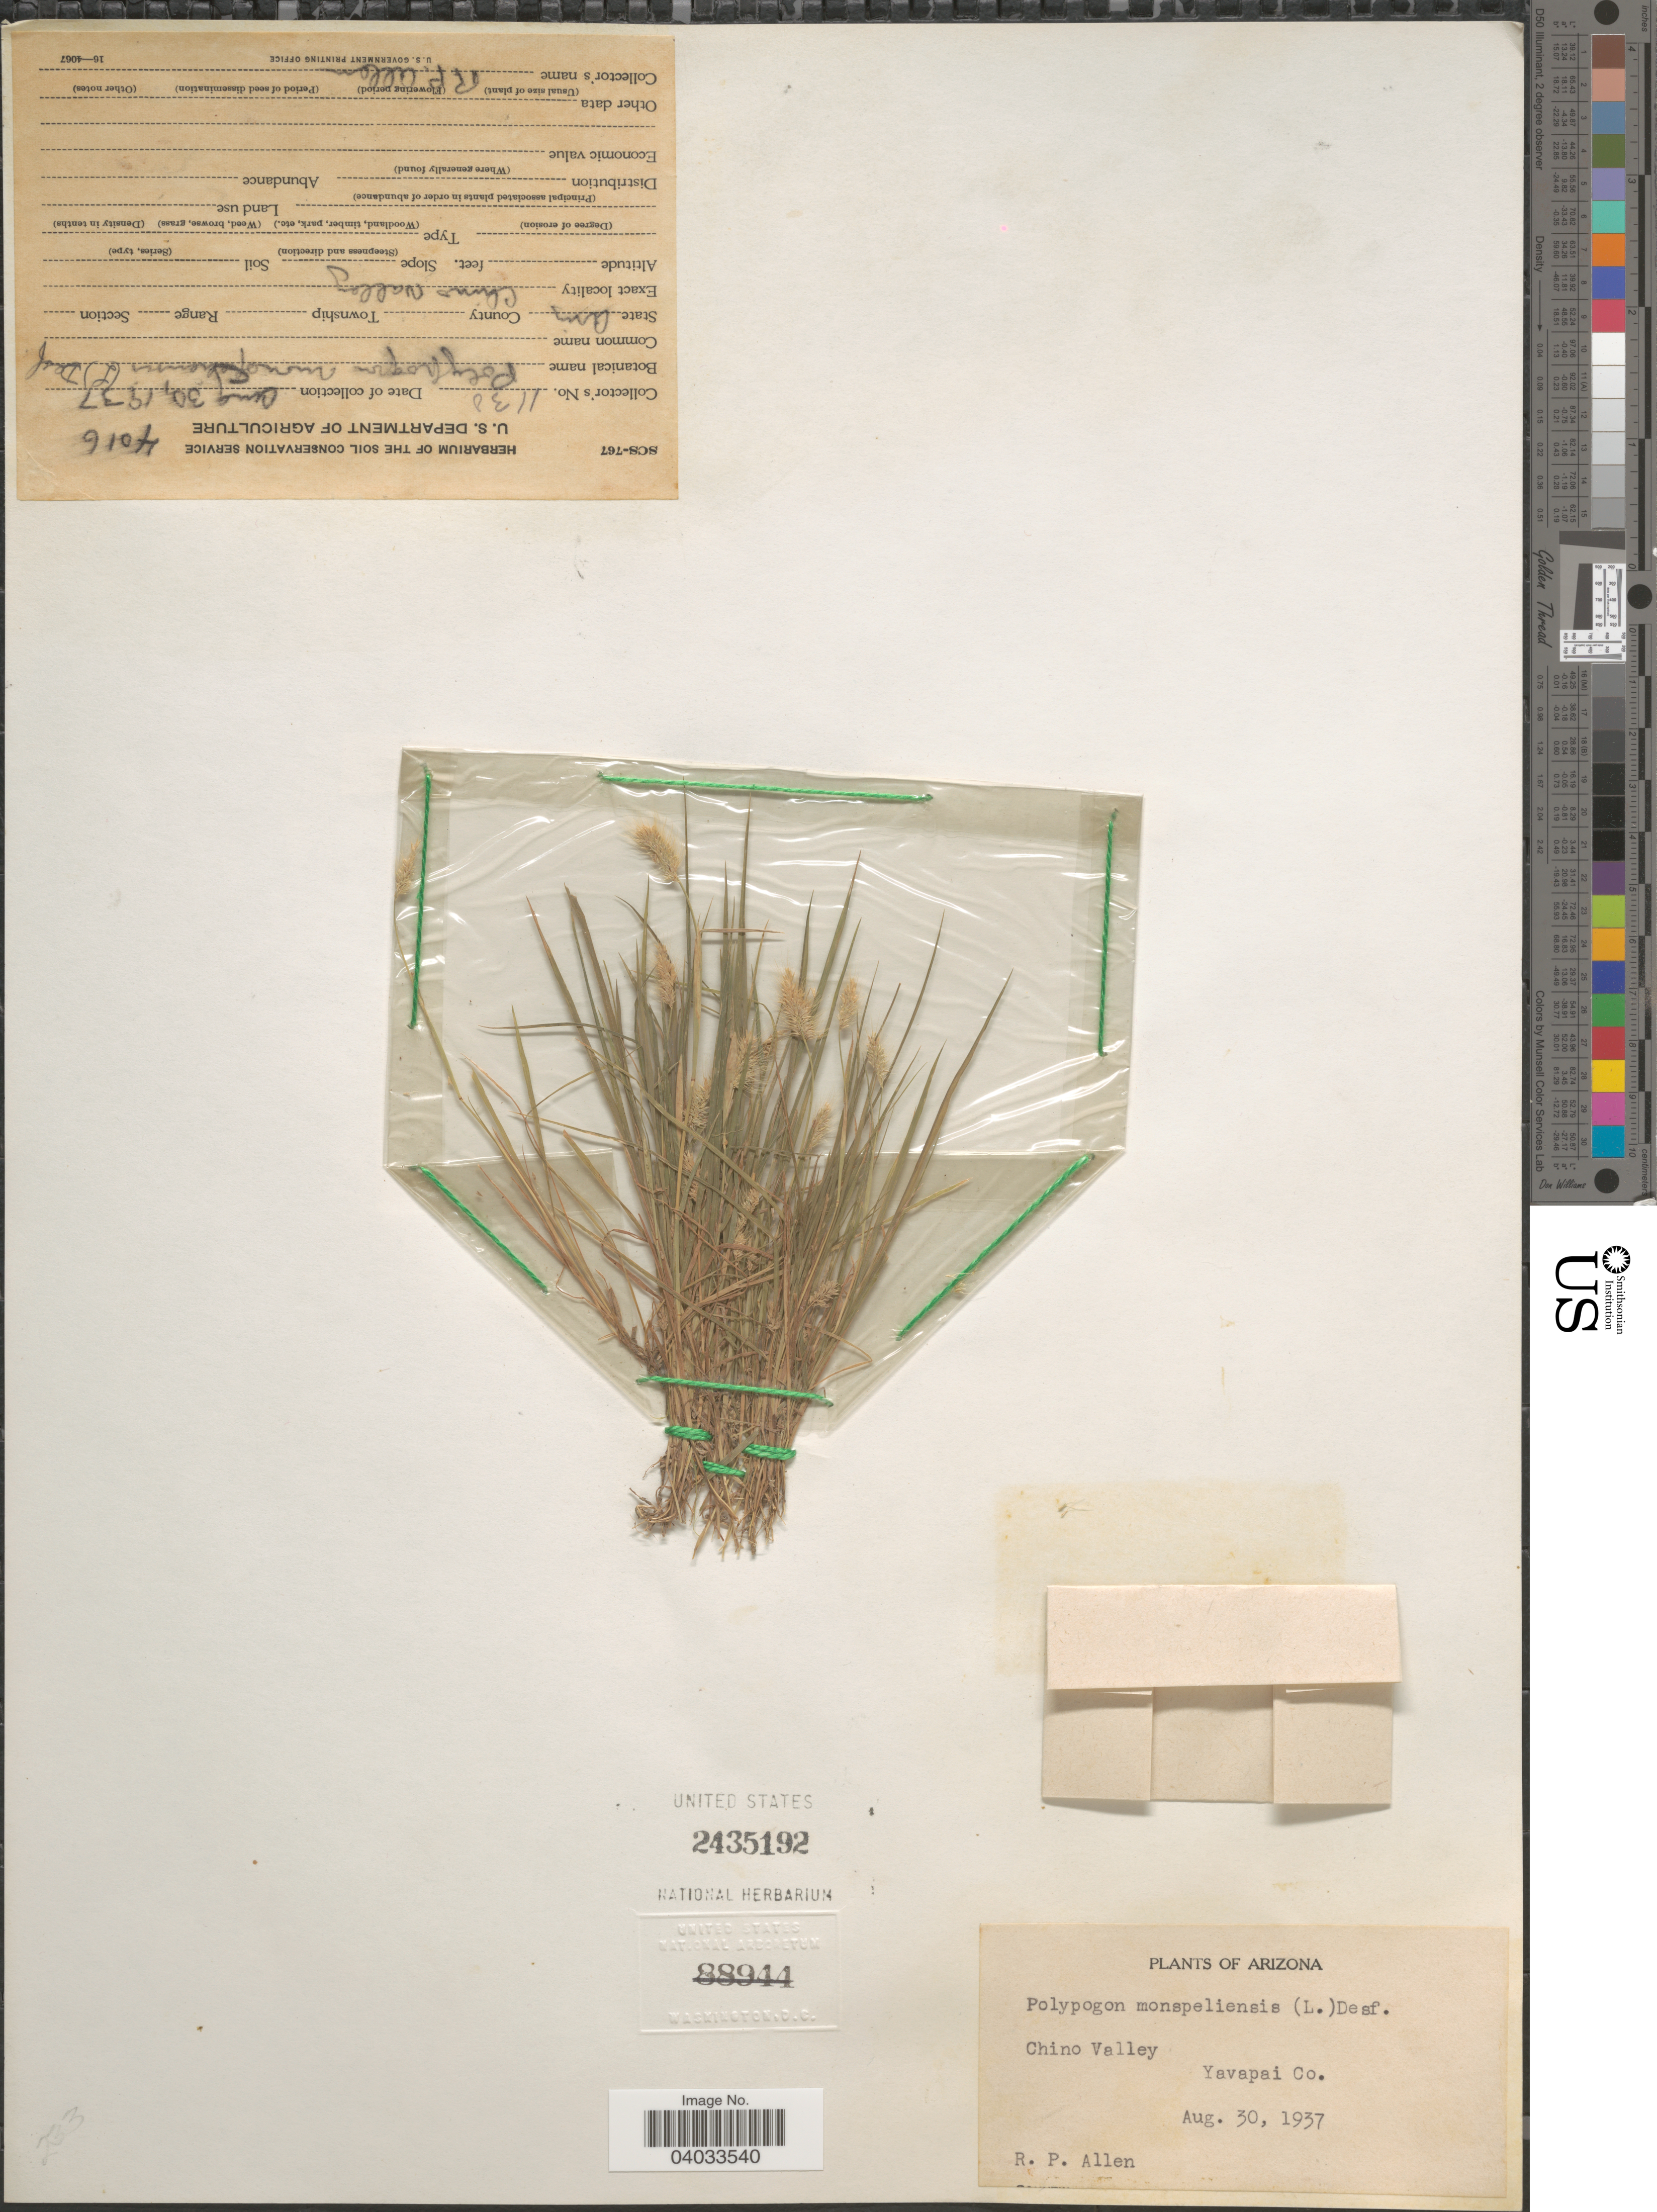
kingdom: Plantae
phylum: Tracheophyta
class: Liliopsida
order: Poales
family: Poaceae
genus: Polypogon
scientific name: Polypogon monspeliensis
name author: (L.) Desf.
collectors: R. Allen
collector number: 1130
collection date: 1937-08-30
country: United States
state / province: Arizona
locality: Chino Valley. Yavapai Co.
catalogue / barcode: US 2435192